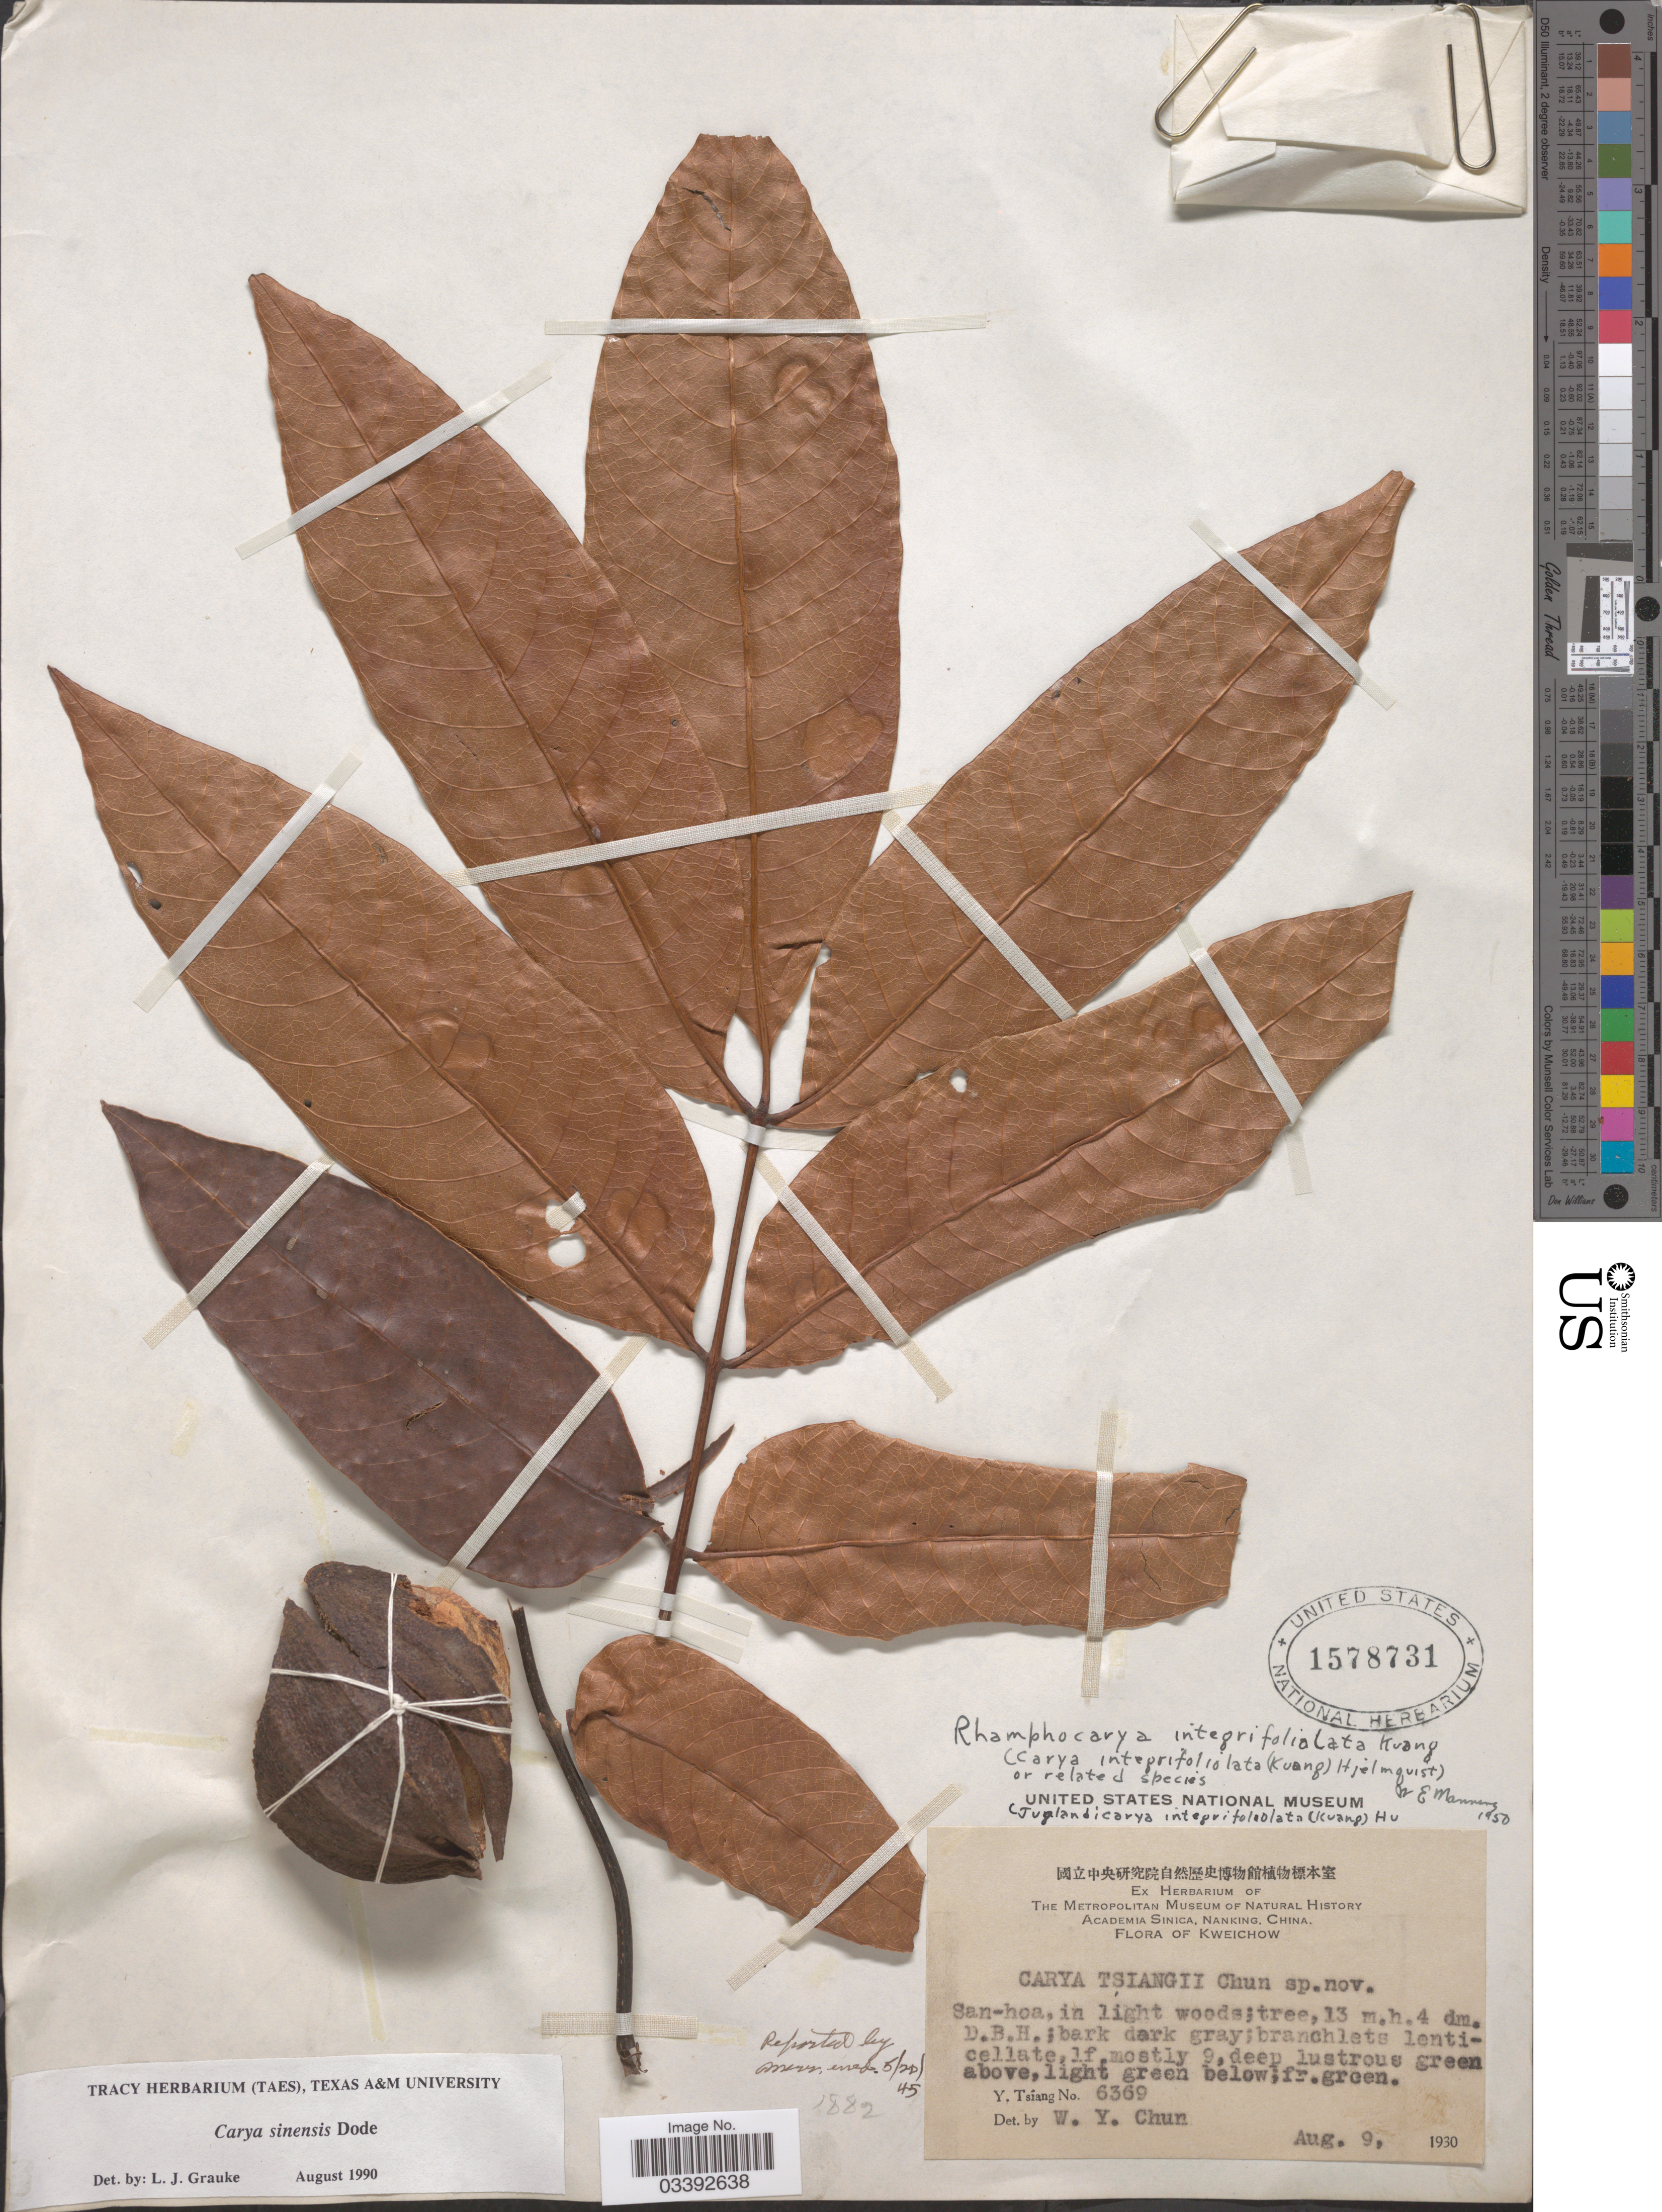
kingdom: Plantae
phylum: Tracheophyta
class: Magnoliopsida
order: Fagales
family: Juglandaceae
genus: Carya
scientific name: Carya sinensis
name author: Dode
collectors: Y. Tsiang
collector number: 6369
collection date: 1930-08-09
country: China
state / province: Guizhou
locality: Kweichow. San-hoa.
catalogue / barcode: US 1578731